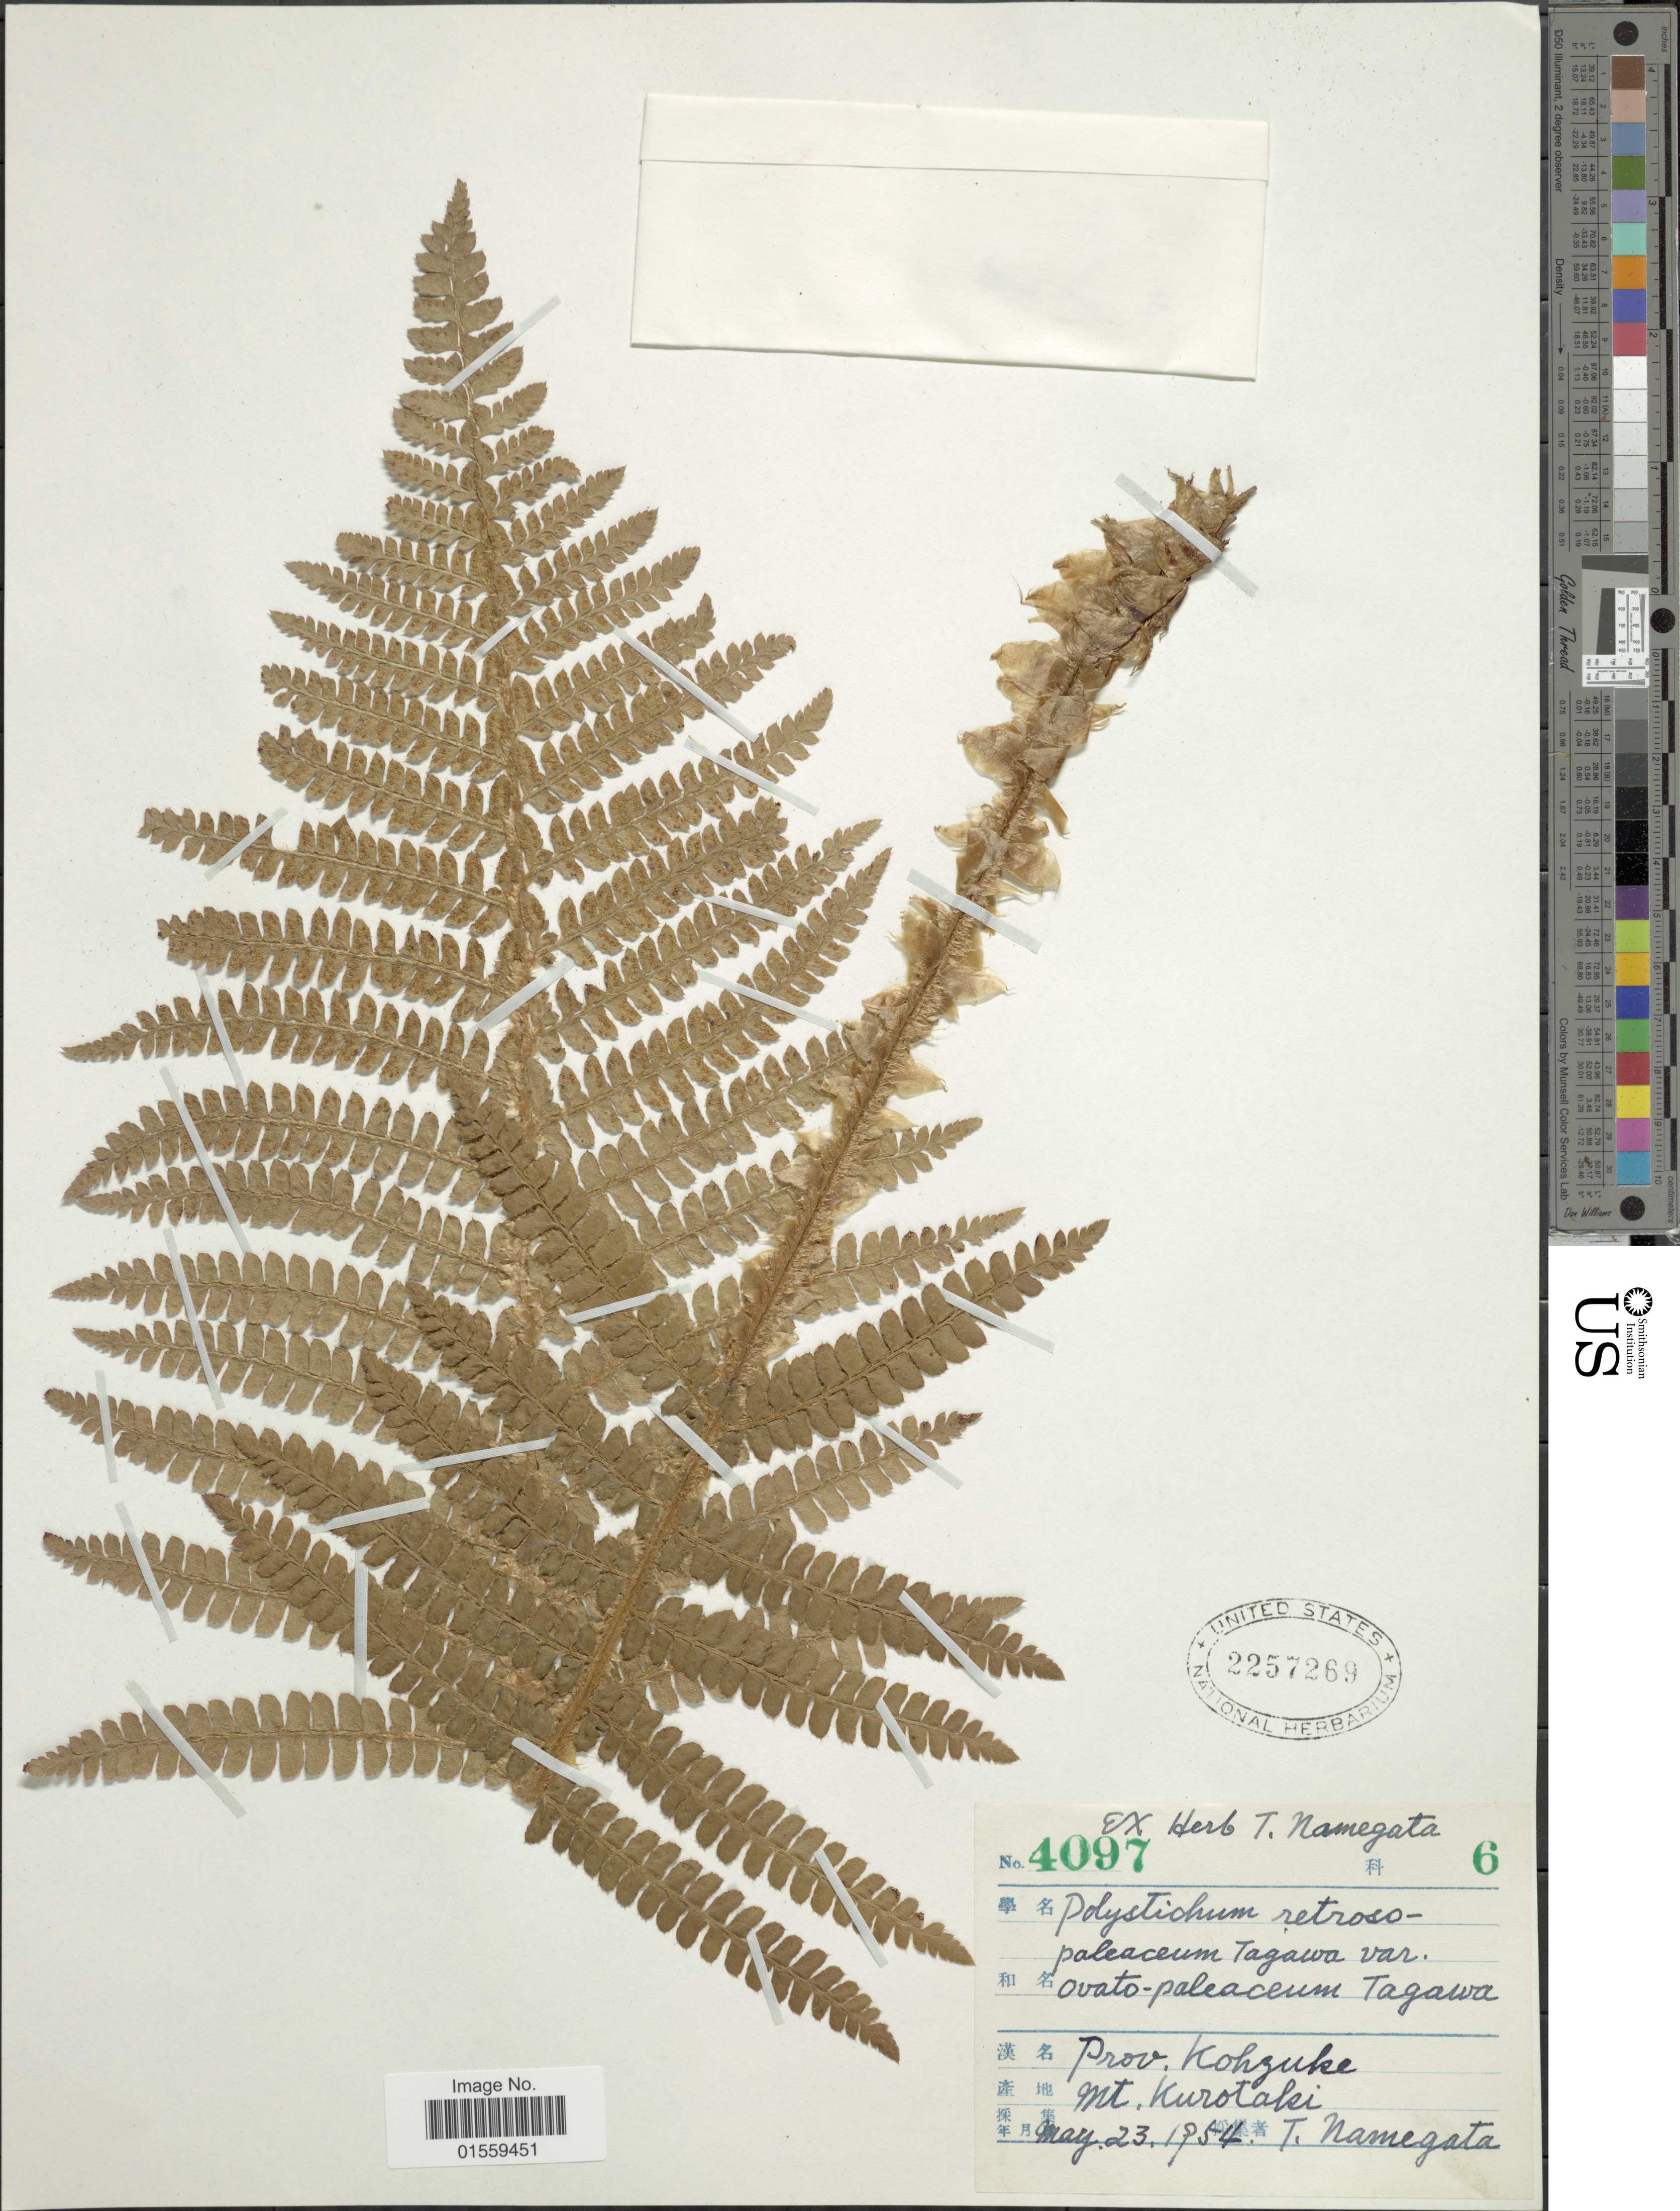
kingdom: Plantae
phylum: Tracheophyta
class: Polypodiopsida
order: Polypodiales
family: Dryopteridaceae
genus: Polystichum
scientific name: Polystichum retrosopaleaceum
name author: (Kodama) Tagawa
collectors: T. Namegata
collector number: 4097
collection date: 1954-05-23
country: Japan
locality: Prov. Kohzuke, Mt. Kurotaki.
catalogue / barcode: US 2257269